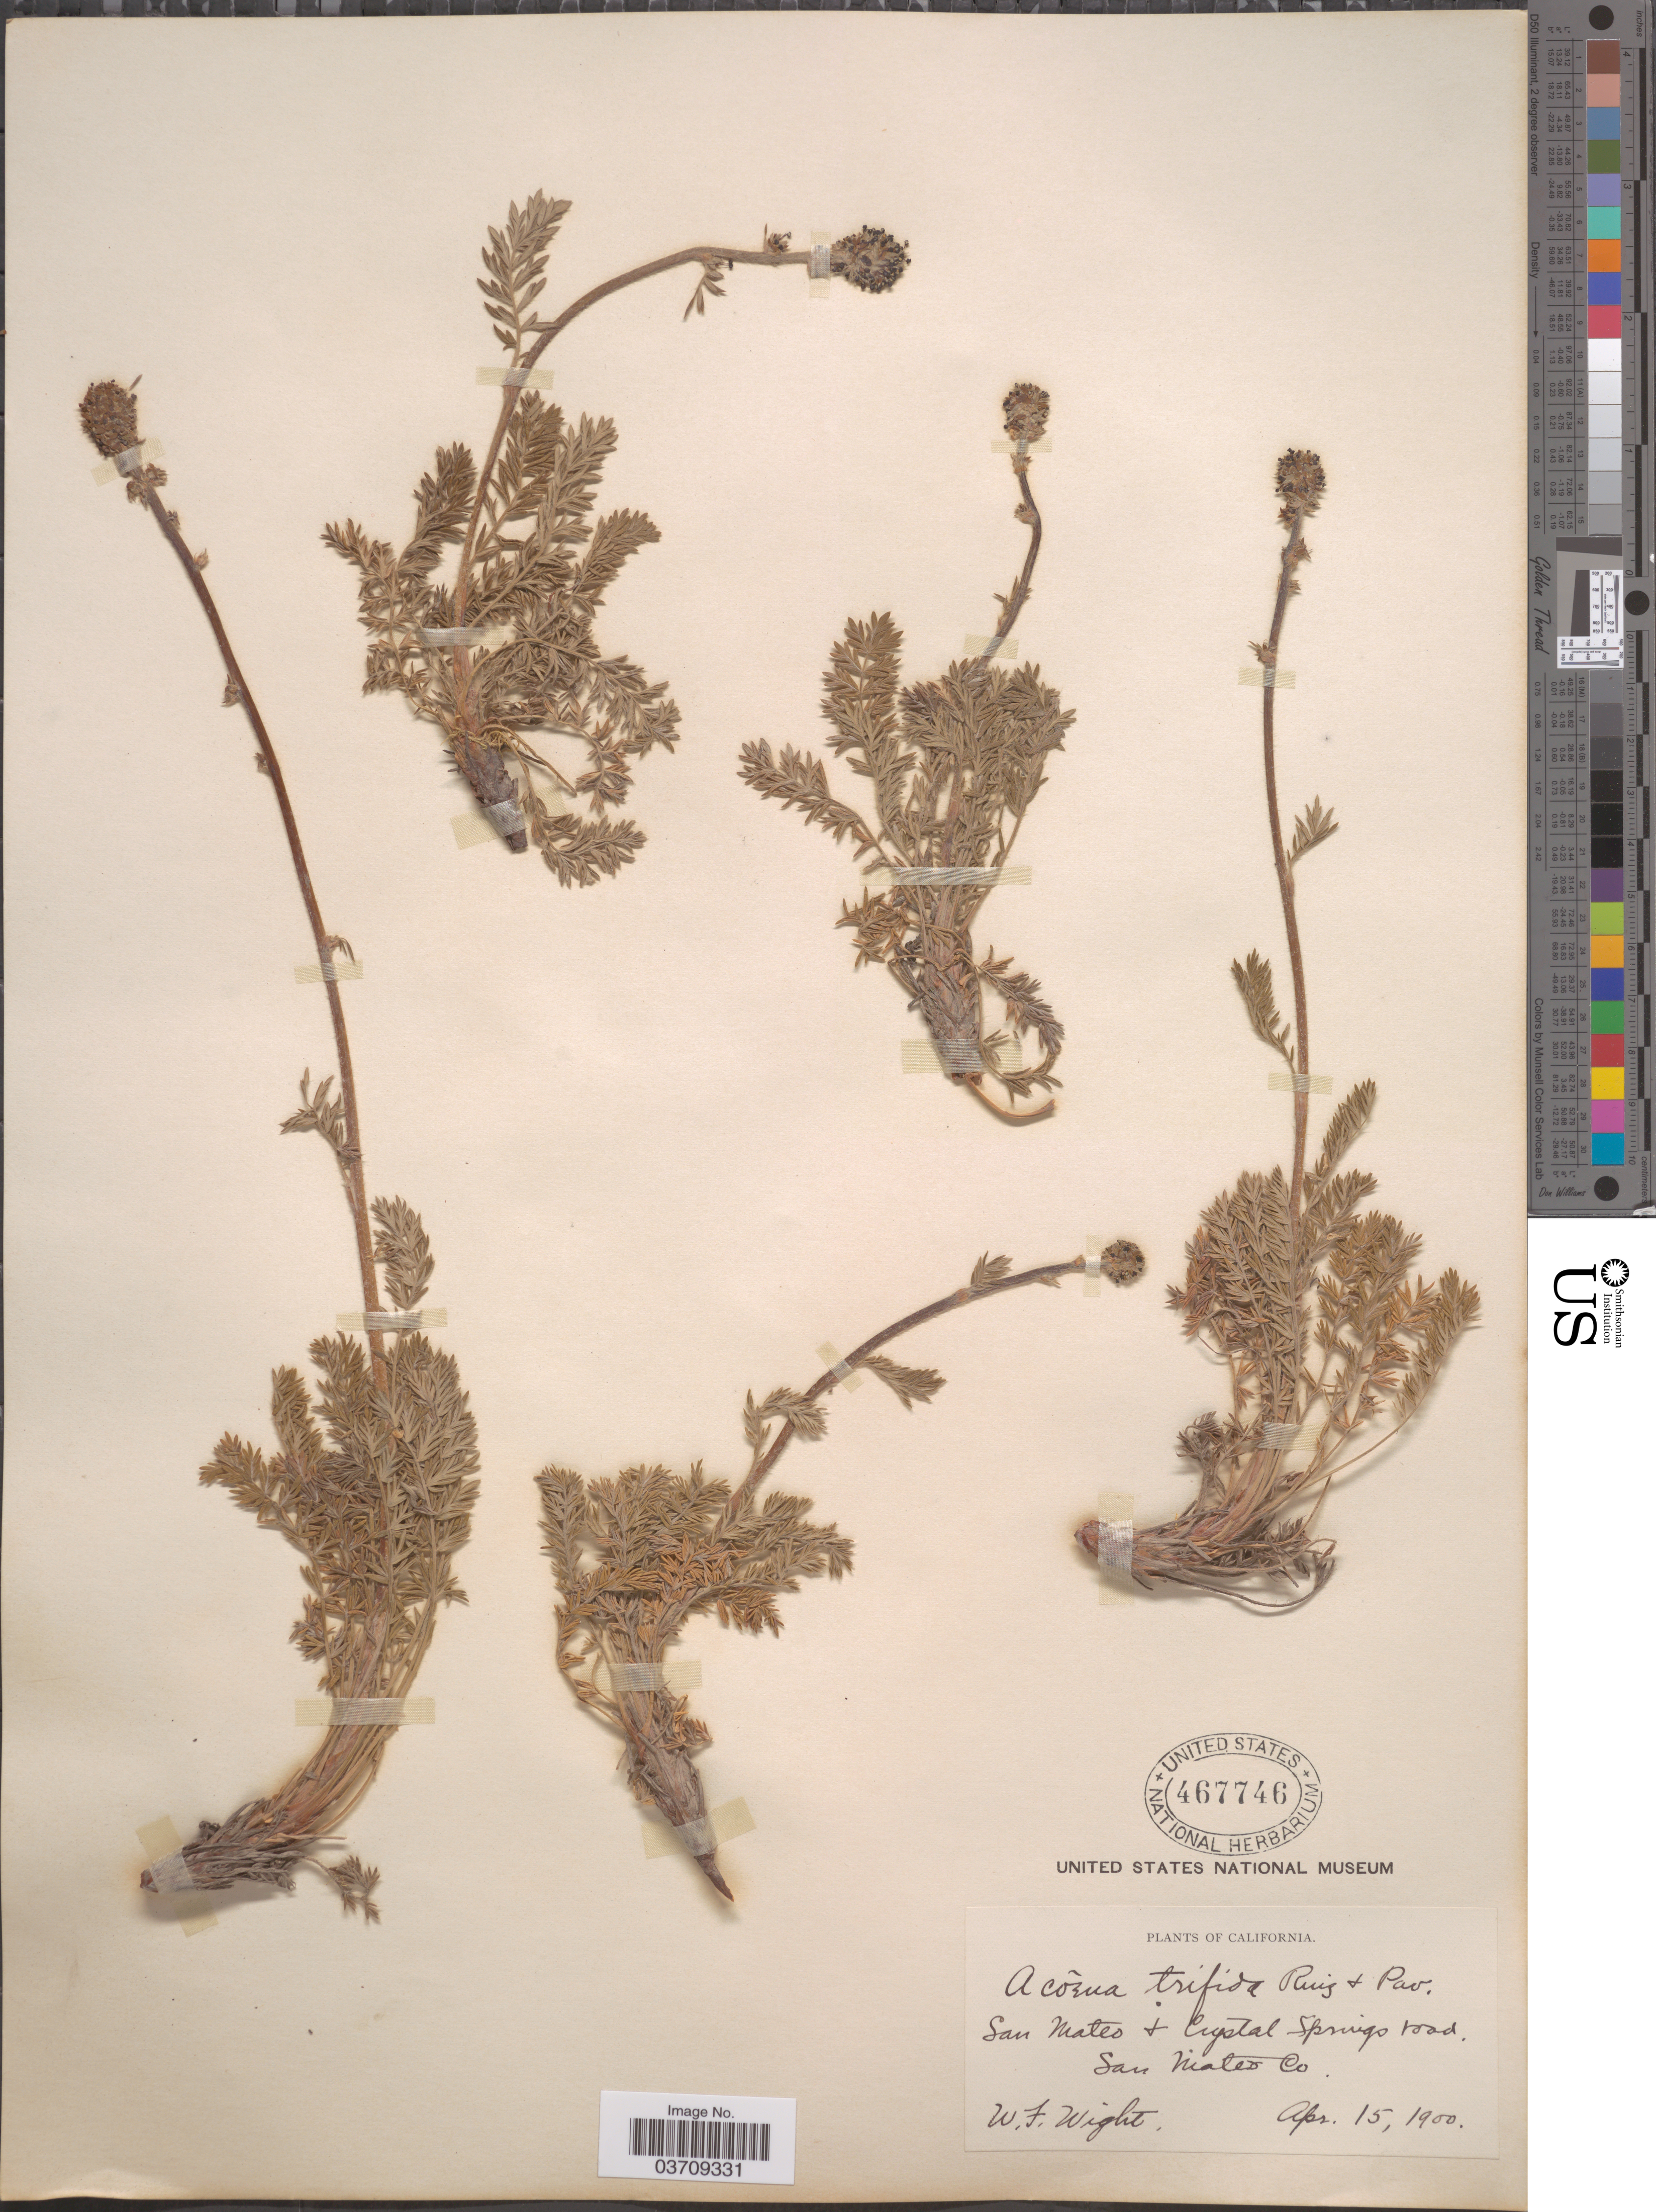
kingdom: Plantae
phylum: Tracheophyta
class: Magnoliopsida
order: Rosales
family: Rosaceae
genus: Acaena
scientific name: Acaena trifida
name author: Ruiz & Pav.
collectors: W. Wight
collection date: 1900-04-15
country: United States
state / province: California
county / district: San Mateo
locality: San Mateo & Crystal Springs road. San Mateo Co.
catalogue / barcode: US 467746